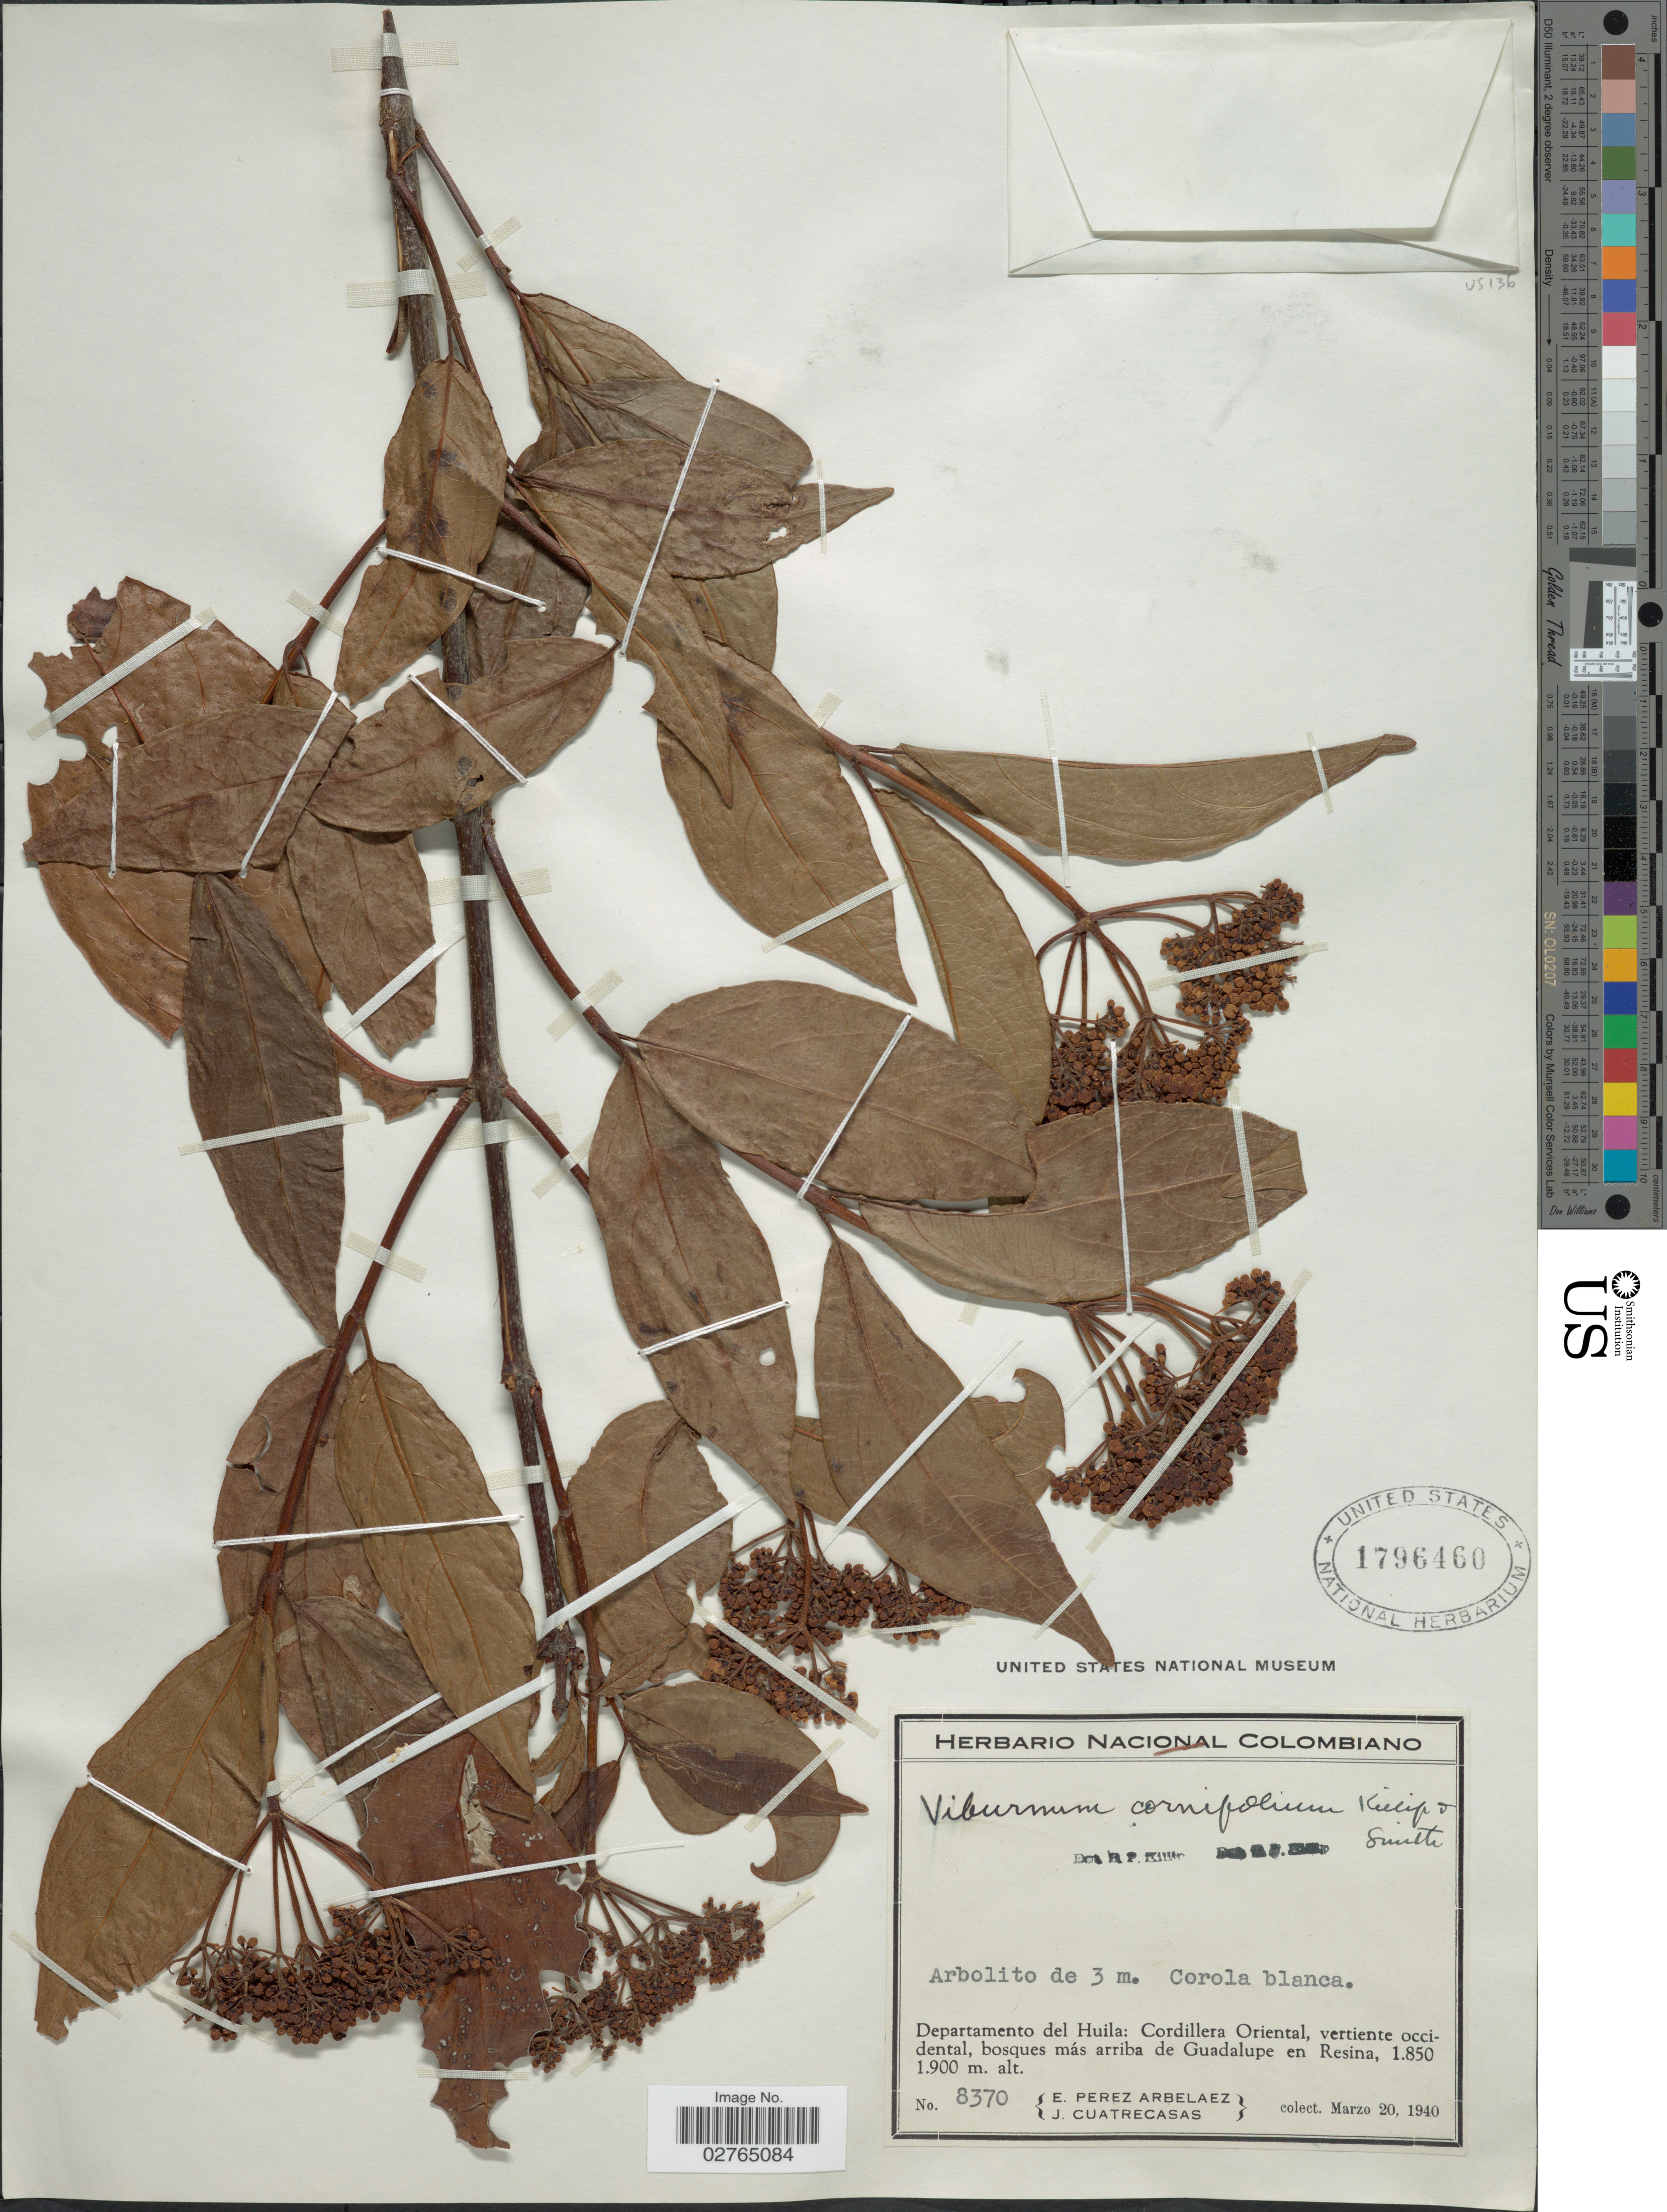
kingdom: Plantae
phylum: Tracheophyta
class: Magnoliopsida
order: Dipsacales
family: Viburnaceae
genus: Viburnum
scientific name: Viburnum cornifolium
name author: Killip & A.C. Sm.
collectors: E. Pérez Arbeláez & J. Cuatrecasas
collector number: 8370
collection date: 1940-03-20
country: Colombia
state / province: Huila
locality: Departamento del Huila: Cordillera Oriental, vertiente occidental, bosques más arriba de Guadalupe en Resina.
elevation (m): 1850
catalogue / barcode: US 1796460